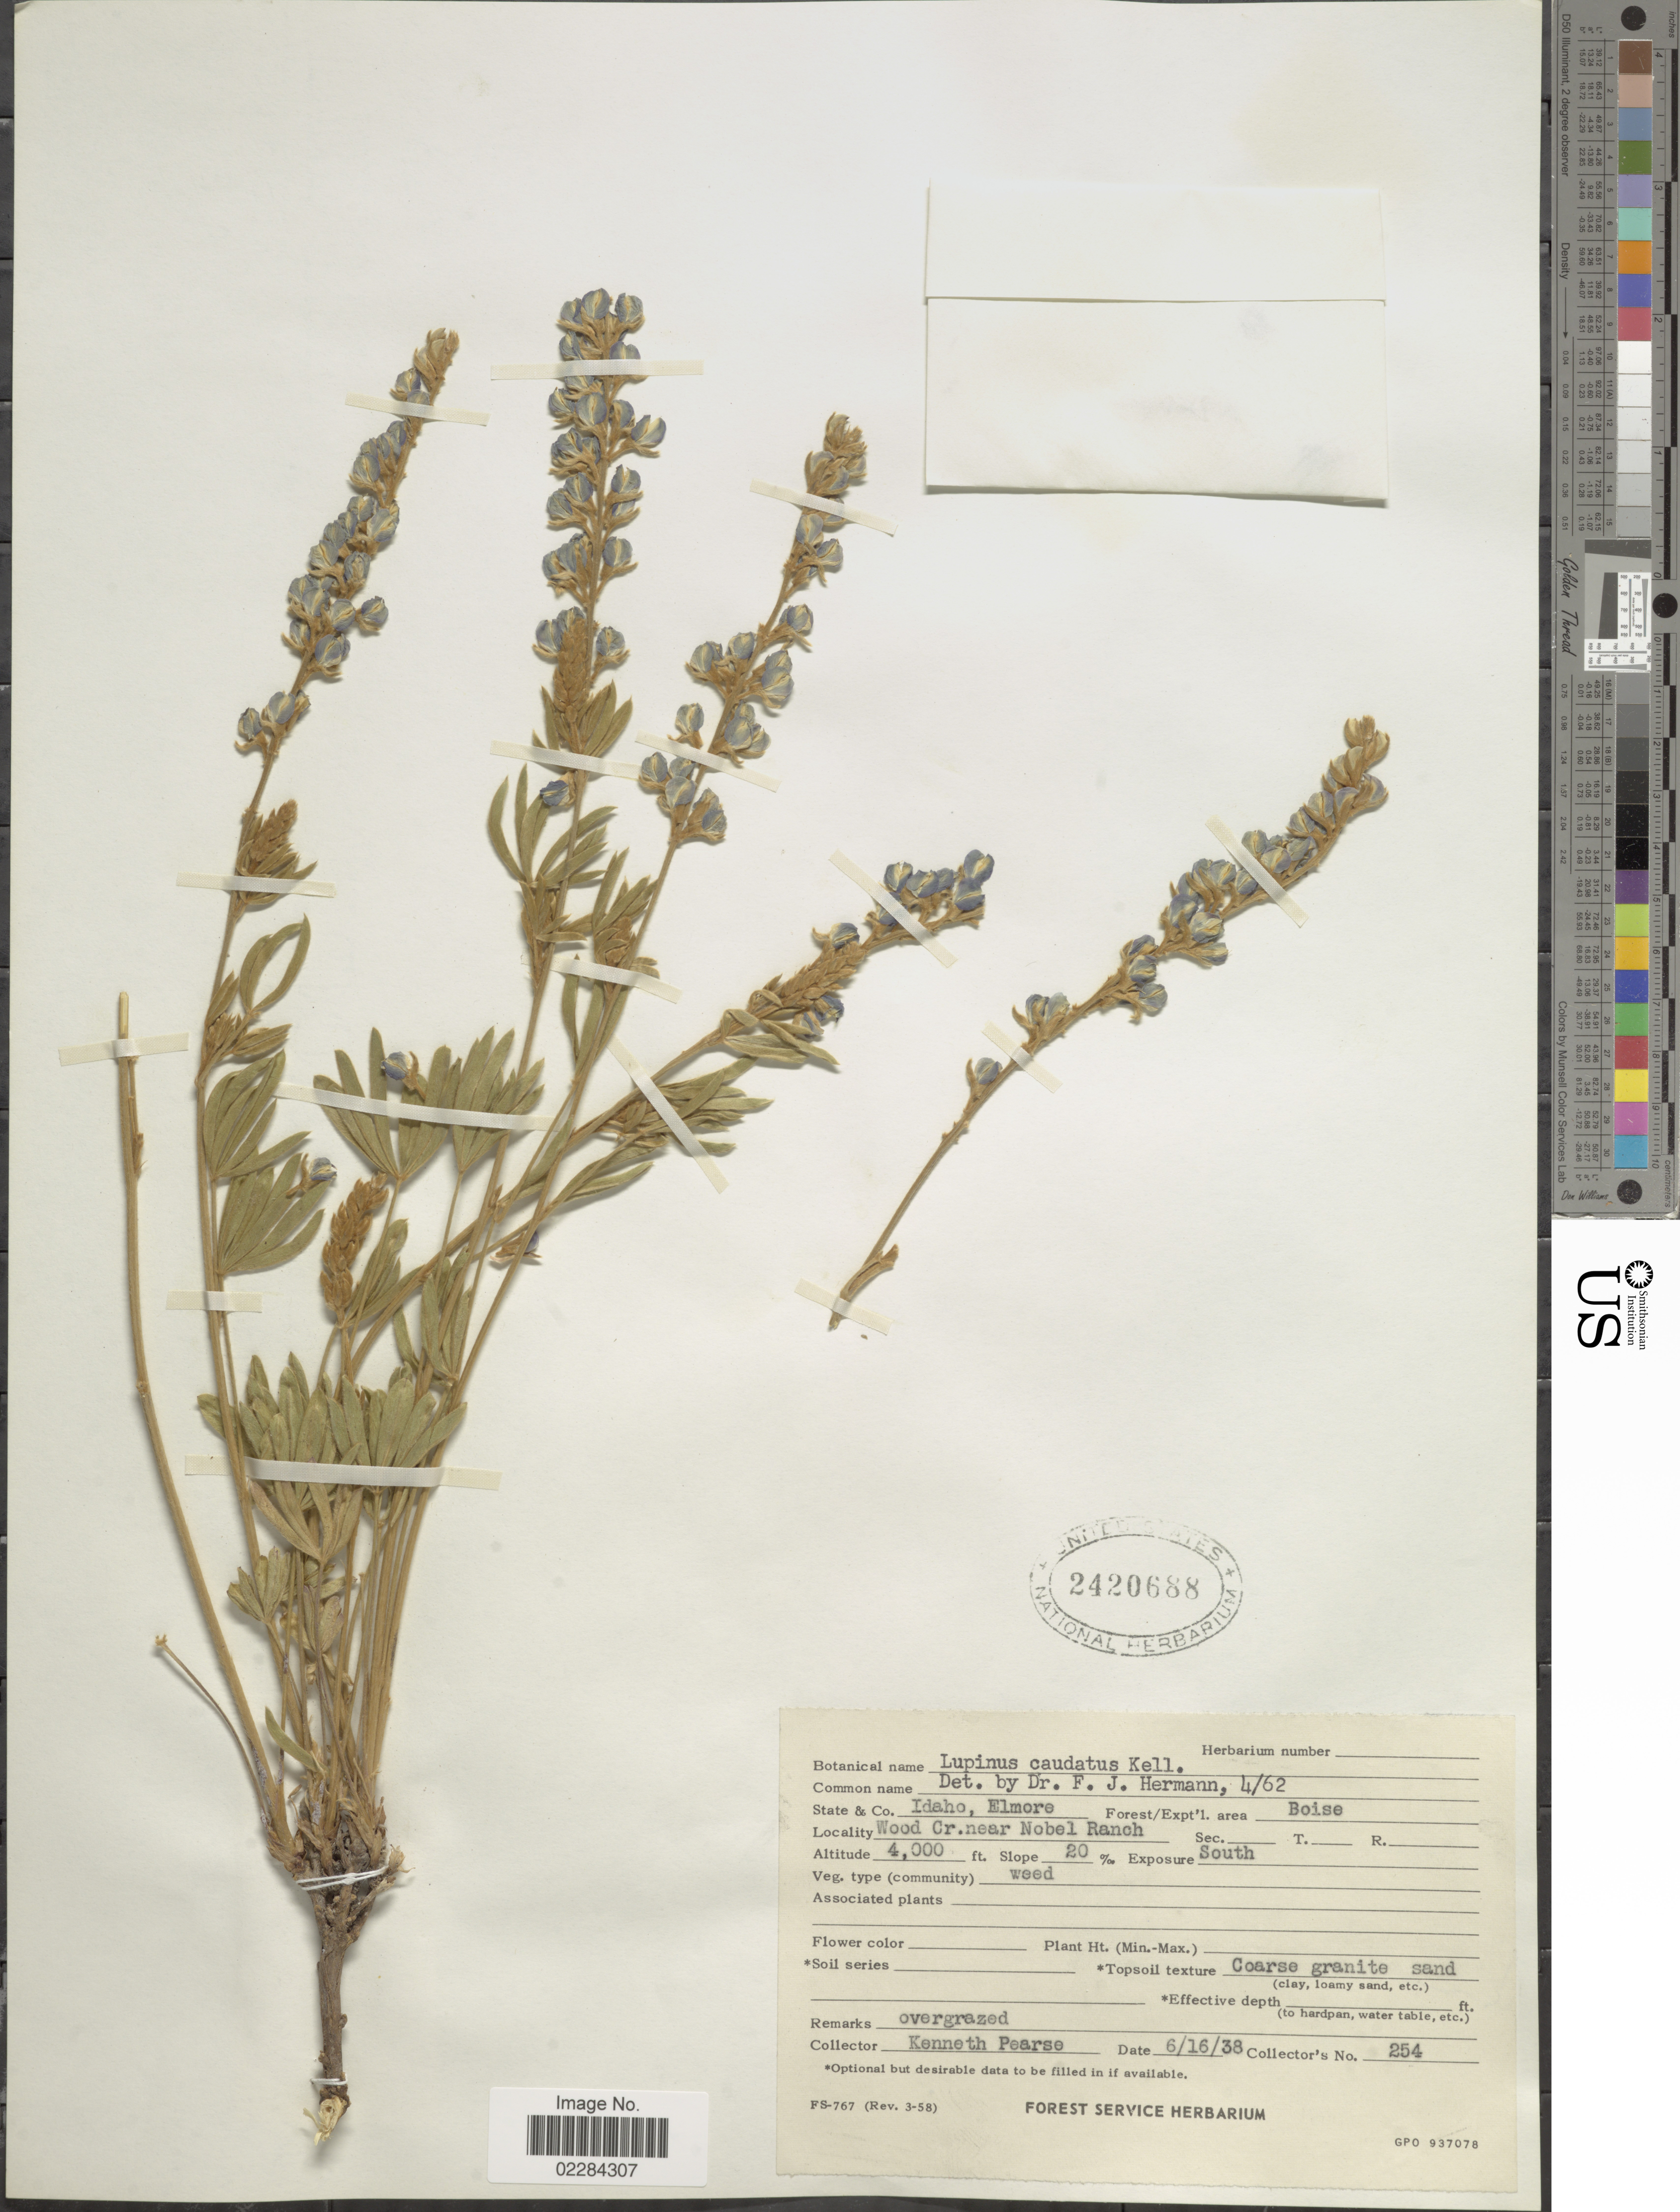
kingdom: Plantae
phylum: Tracheophyta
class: Magnoliopsida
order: Fabales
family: Fabaceae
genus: Lupinus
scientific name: Lupinus caudatus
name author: Kellogg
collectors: C. Pearse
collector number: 254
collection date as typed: Transcribed d/m/y: 16/6/38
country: United States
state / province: Idaho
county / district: Elmore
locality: Wood Cr. near Noble Ranch.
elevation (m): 1219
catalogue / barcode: US 2420688